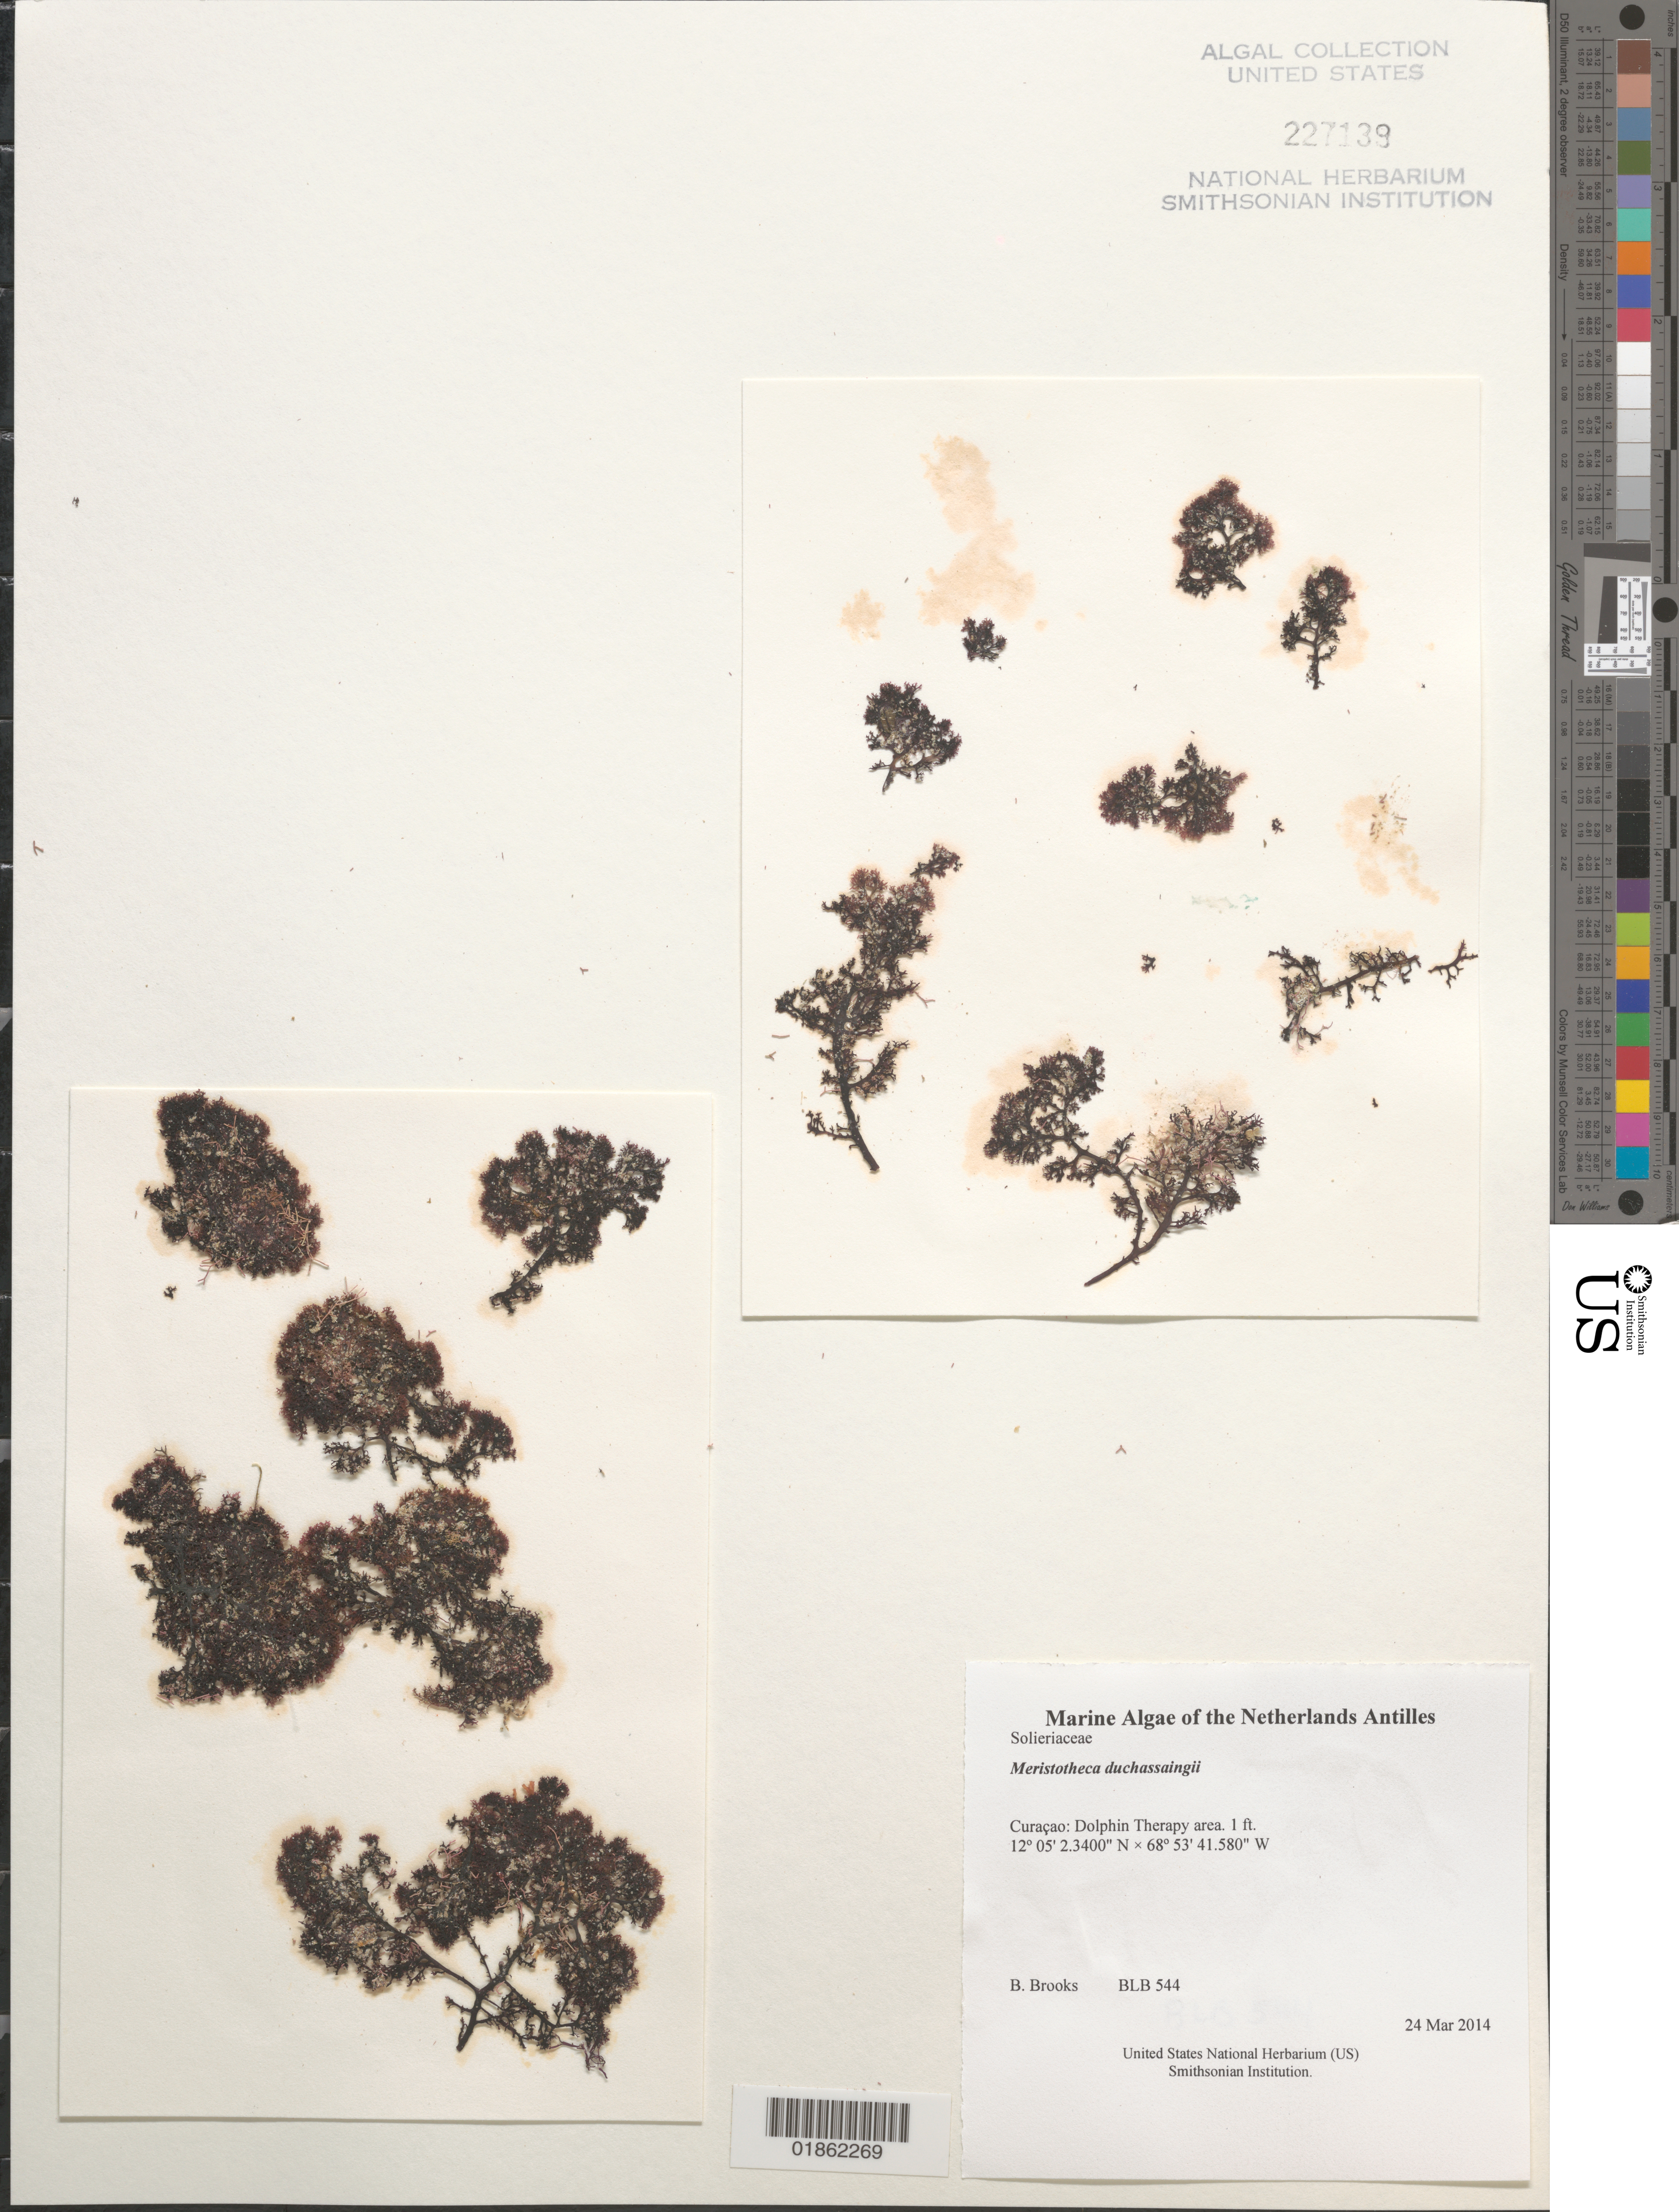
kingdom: Plantae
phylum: Rhodophyta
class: Florideophyceae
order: Halymeniales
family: Halymeniaceae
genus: Halymenia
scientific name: Halymenia duchassaignii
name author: (J. Agardh) Kylin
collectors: B. Brooks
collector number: BLB 544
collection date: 2014-03-24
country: Curaçao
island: Curaçao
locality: Dolphin Therapy area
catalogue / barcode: US 227139